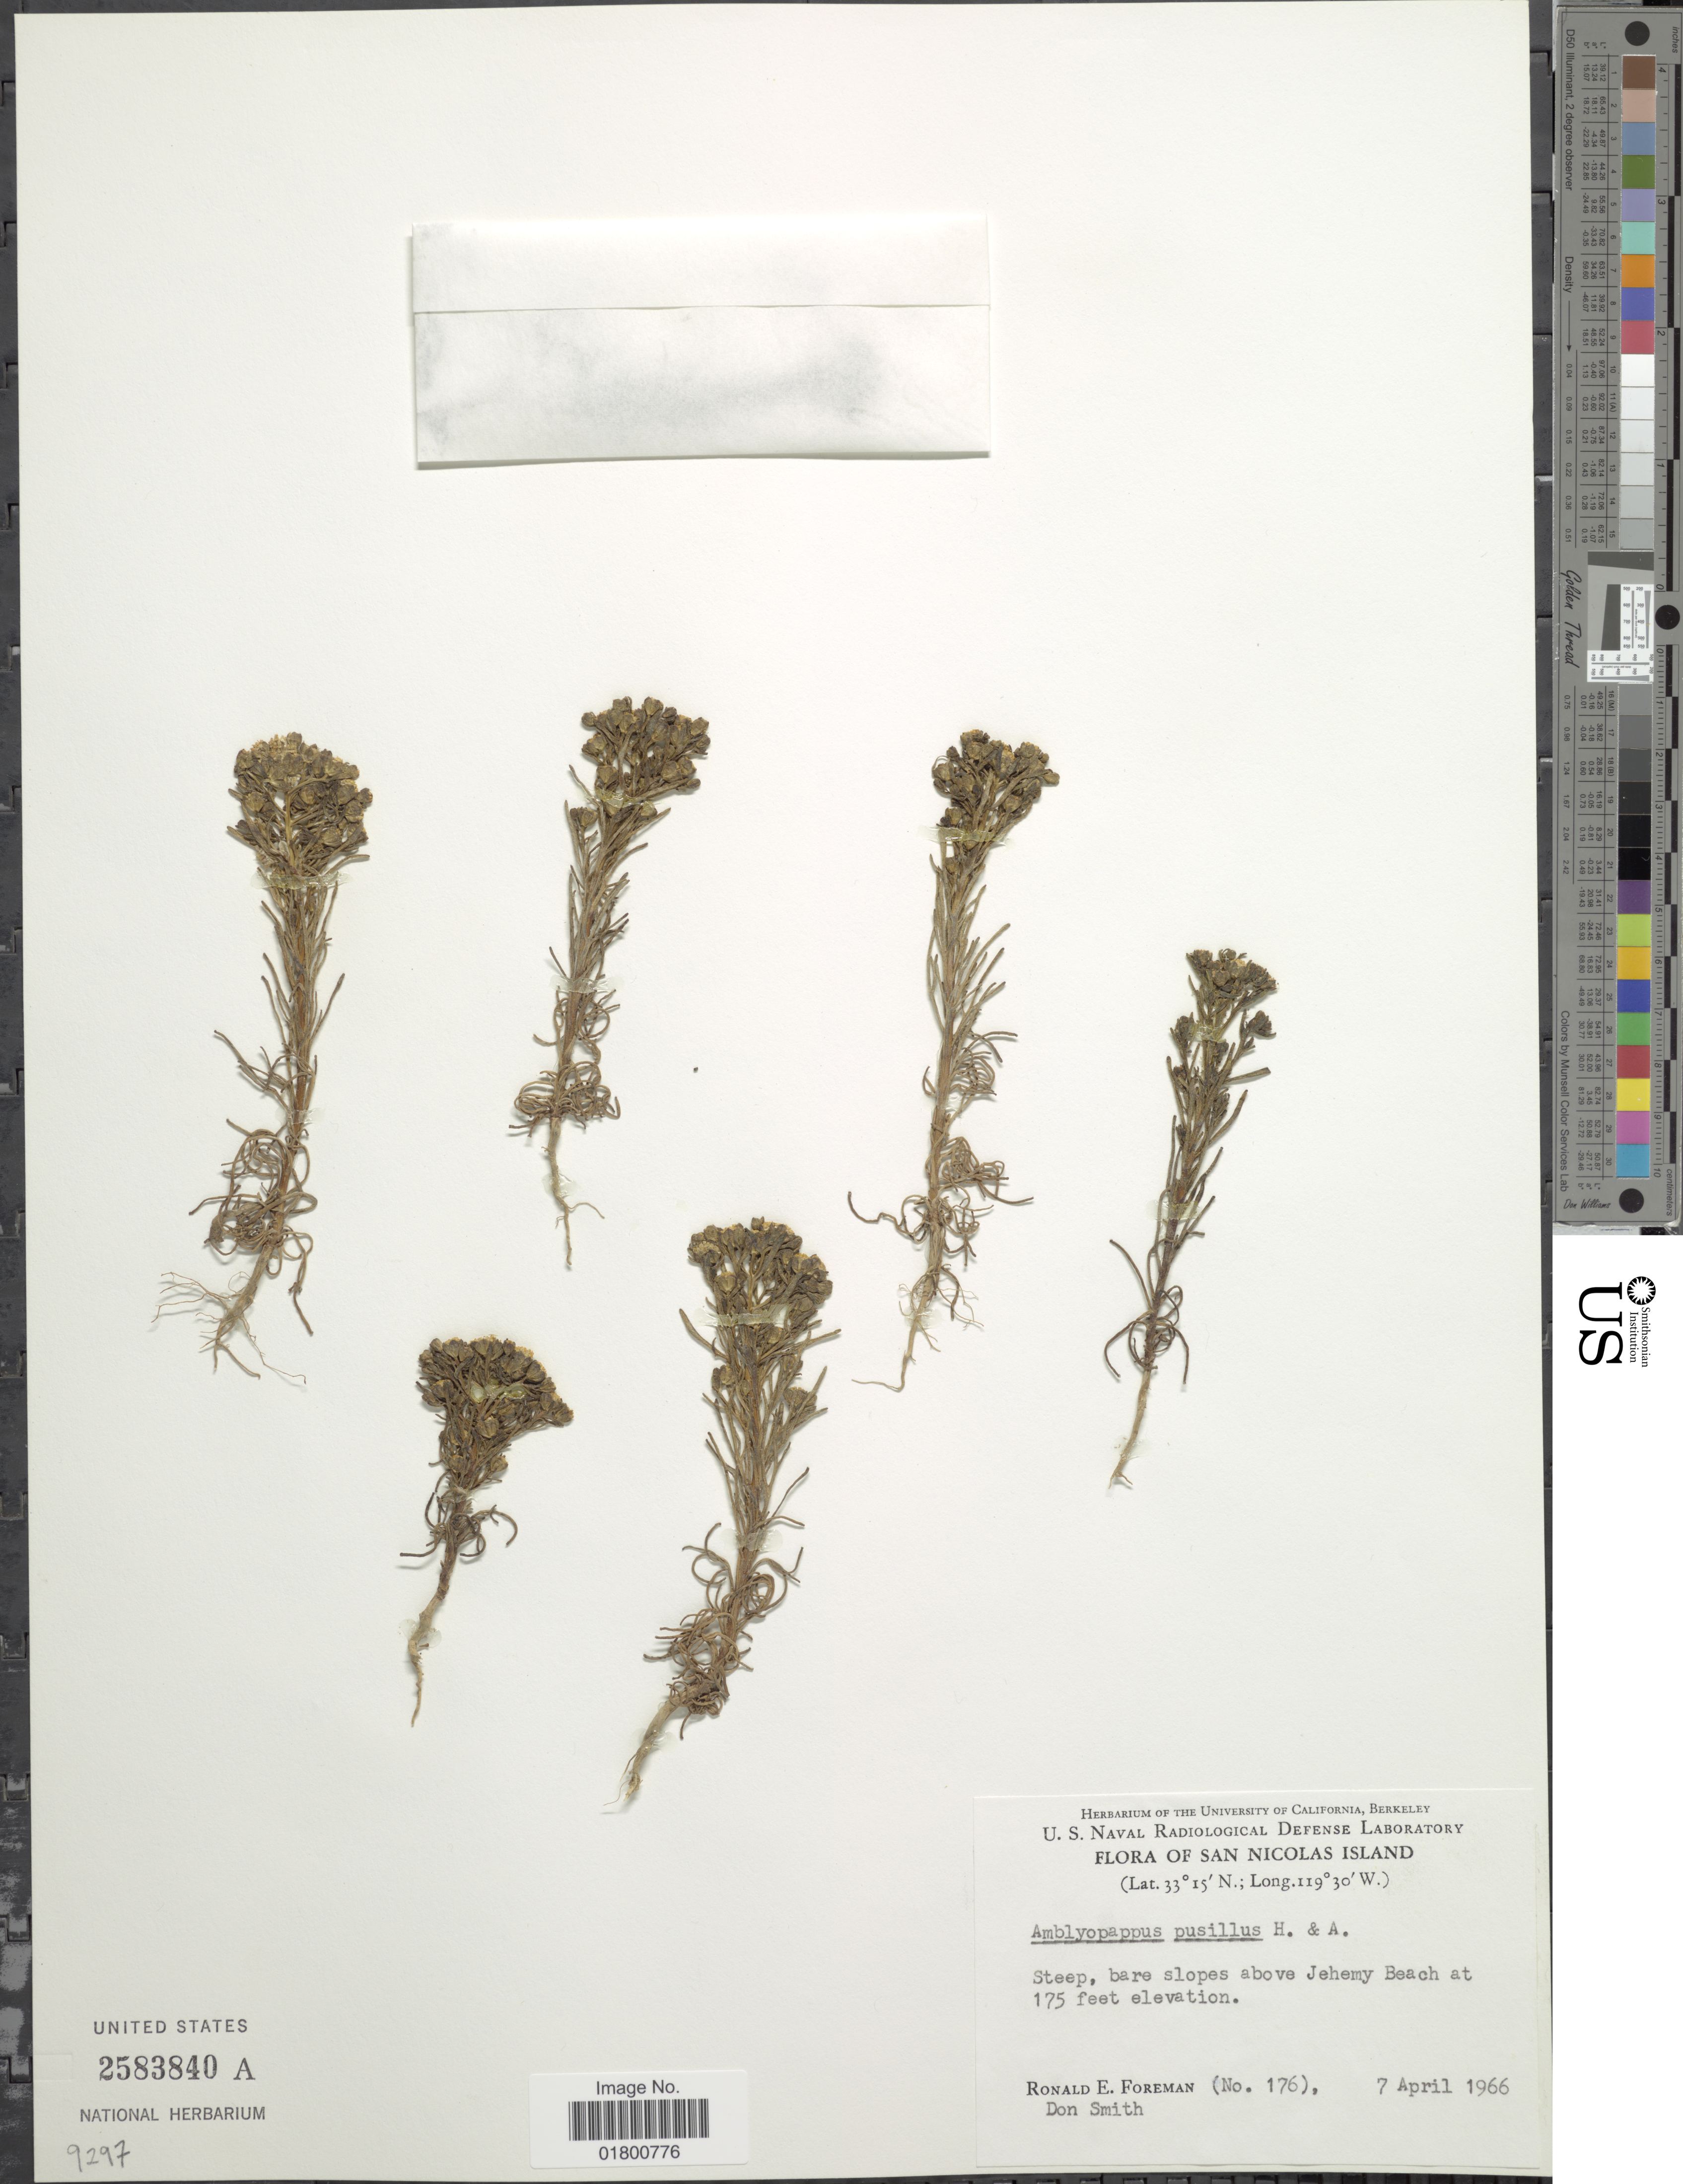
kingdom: Plantae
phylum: Tracheophyta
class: Magnoliopsida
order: Asterales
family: Asteraceae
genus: Amblyopappus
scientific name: Amblyopappus pusillus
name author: Hook. & Arn.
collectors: R. Foreman & D. Smith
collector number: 176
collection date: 1966-04-07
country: United States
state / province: California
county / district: Ventura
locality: San Nicolas Island, Steep, bare slopes above Jehemy Beach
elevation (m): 53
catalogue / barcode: US 2583840A